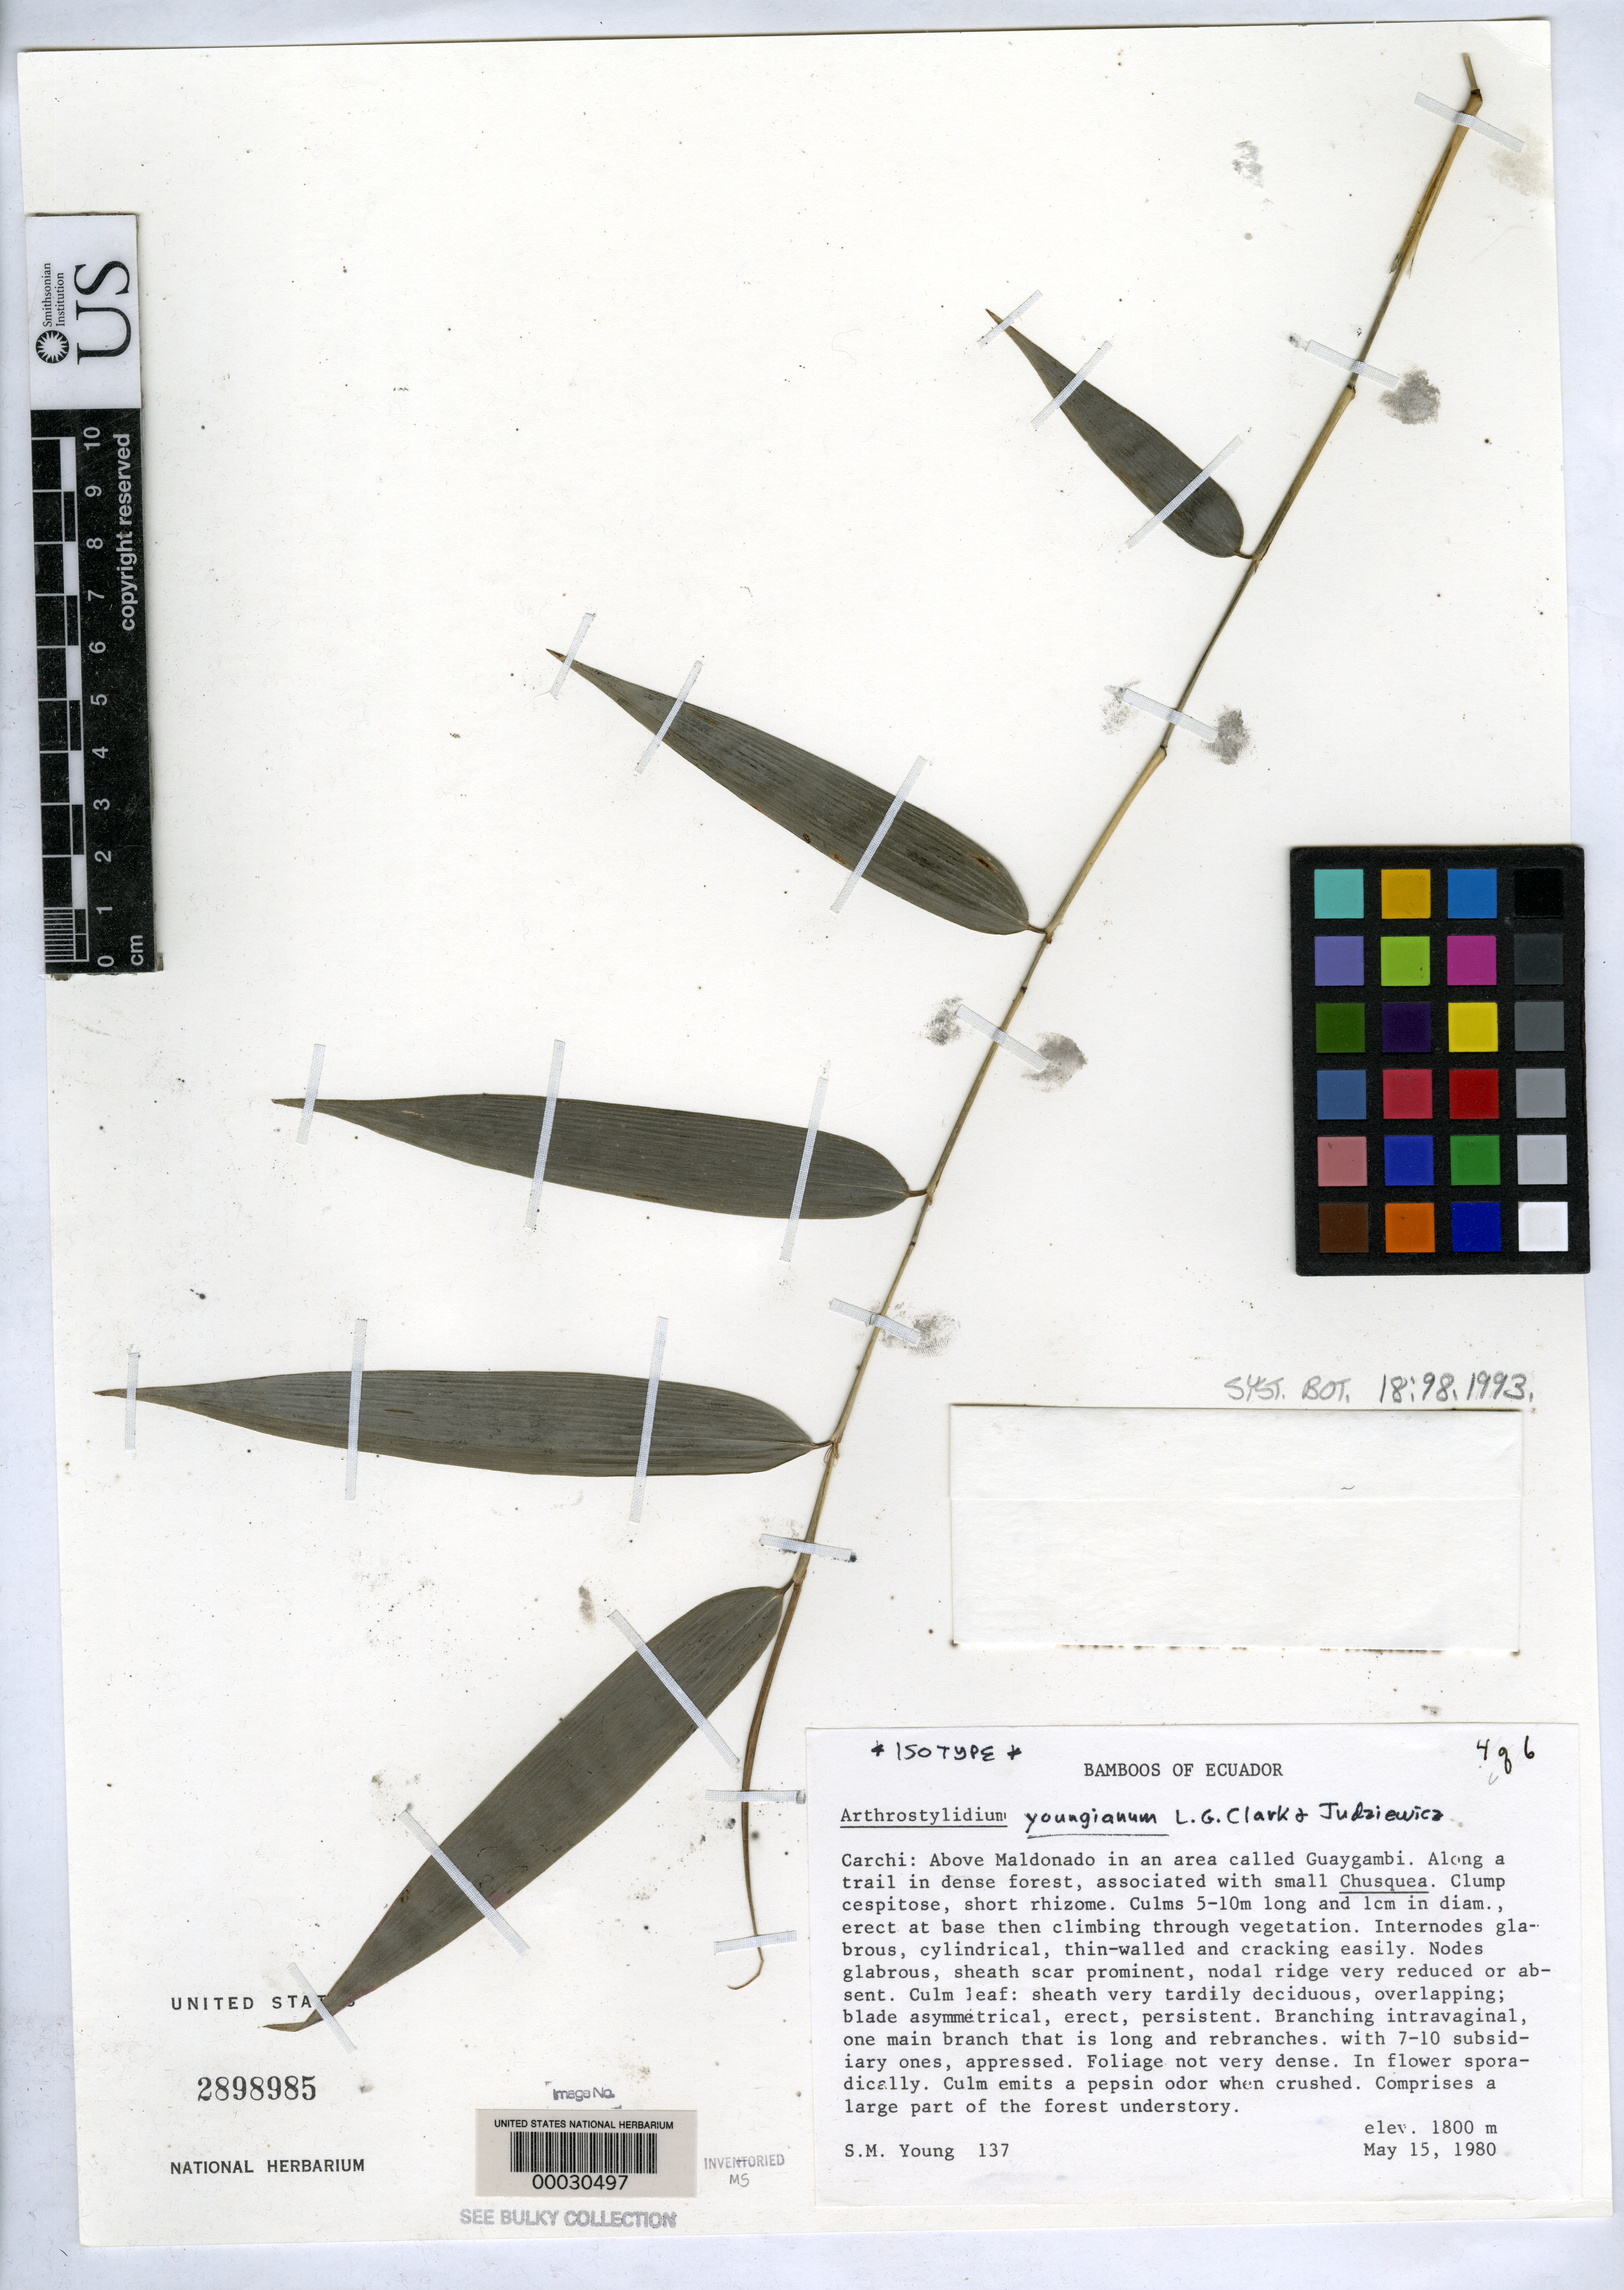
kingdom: Plantae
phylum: Tracheophyta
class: Liliopsida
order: Poales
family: Poaceae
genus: Arthrostylidium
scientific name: Arthrostylidium youngianum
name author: L.G. Clark & Judz.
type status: Holotype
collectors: S. Young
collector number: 137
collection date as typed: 15 May 1980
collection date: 1980-05-15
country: Ecuador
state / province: Carchi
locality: Above Maldonado, Guaygambi.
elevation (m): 1800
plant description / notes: Specimen in 6 parts, USNH 2898982-2898987. As designated in protologue, holotype is mounted on 6 sheets (and sheets are cross-referenced as "1 of 2", "2 of 2", etc.). Specimen annotations incorrectly identify some sheets as "isotype".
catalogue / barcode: US 2898985